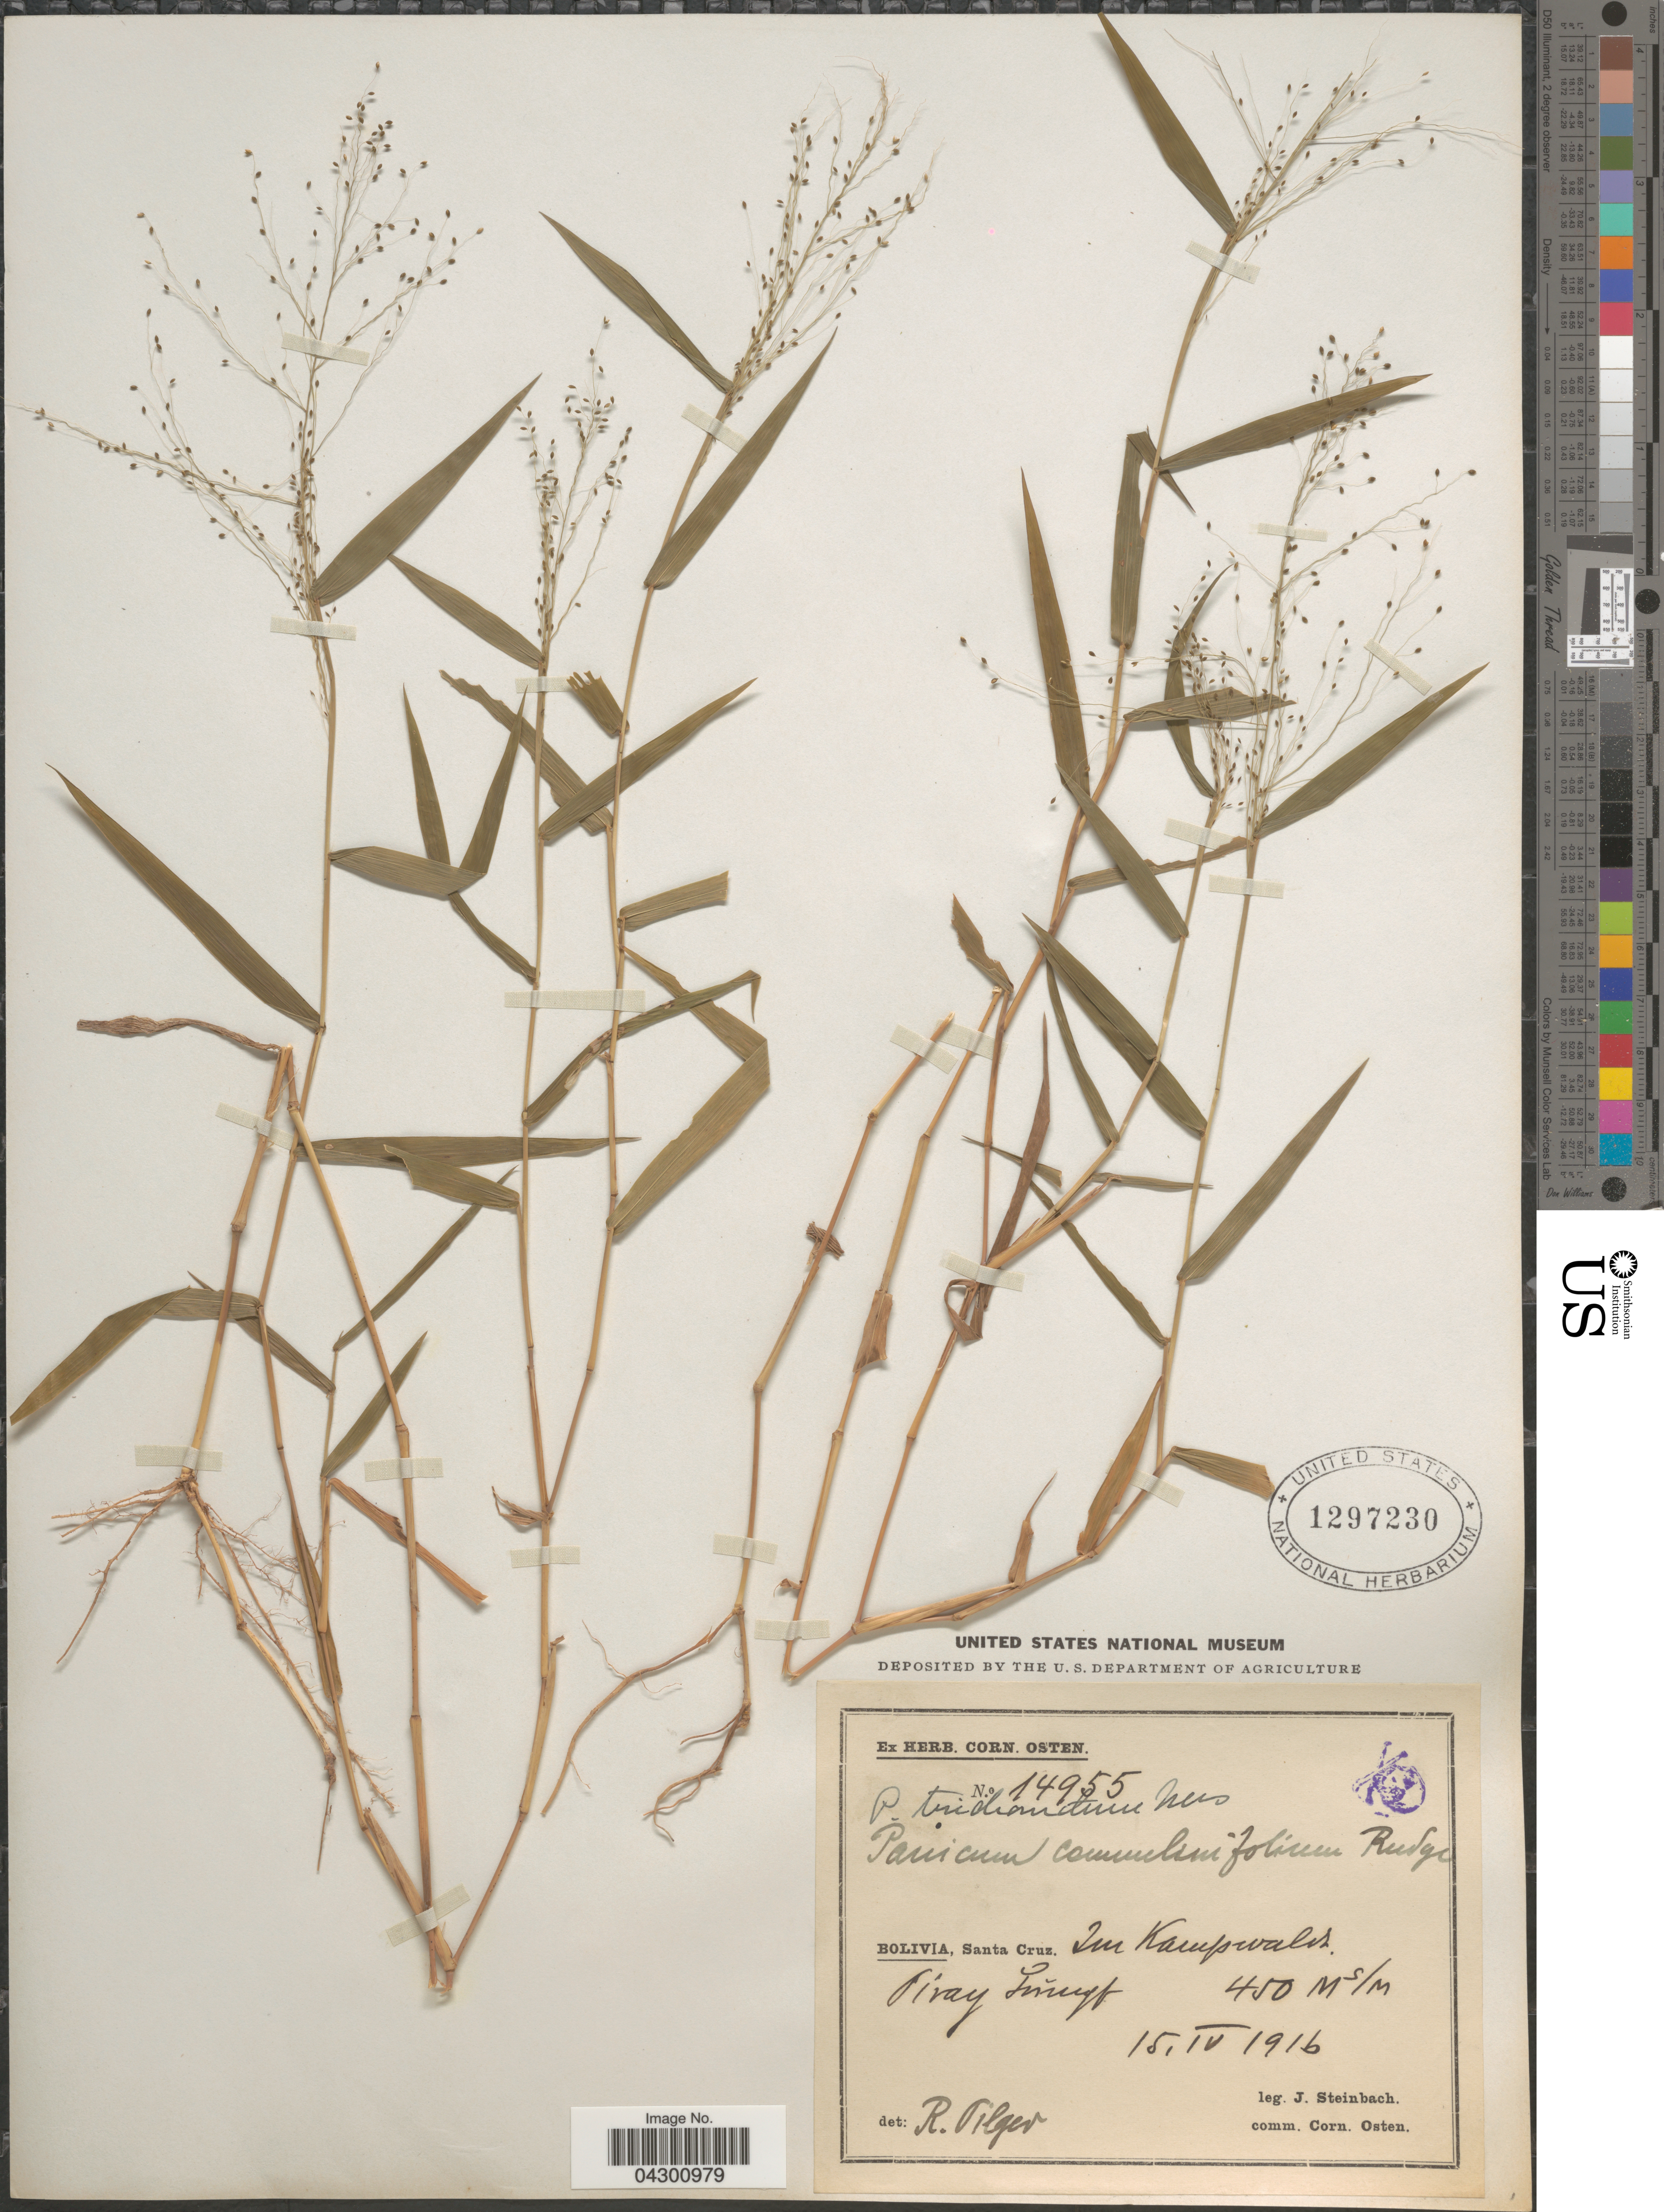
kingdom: Plantae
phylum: Tracheophyta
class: Liliopsida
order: Poales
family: Poaceae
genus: Panicum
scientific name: Panicum trichanthum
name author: Nees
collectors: J. Steinbach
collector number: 14955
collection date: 1916-04-15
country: Bolivia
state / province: Santa Cruz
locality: Im Kampwald. Piray Singh.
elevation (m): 450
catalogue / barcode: US 1297230